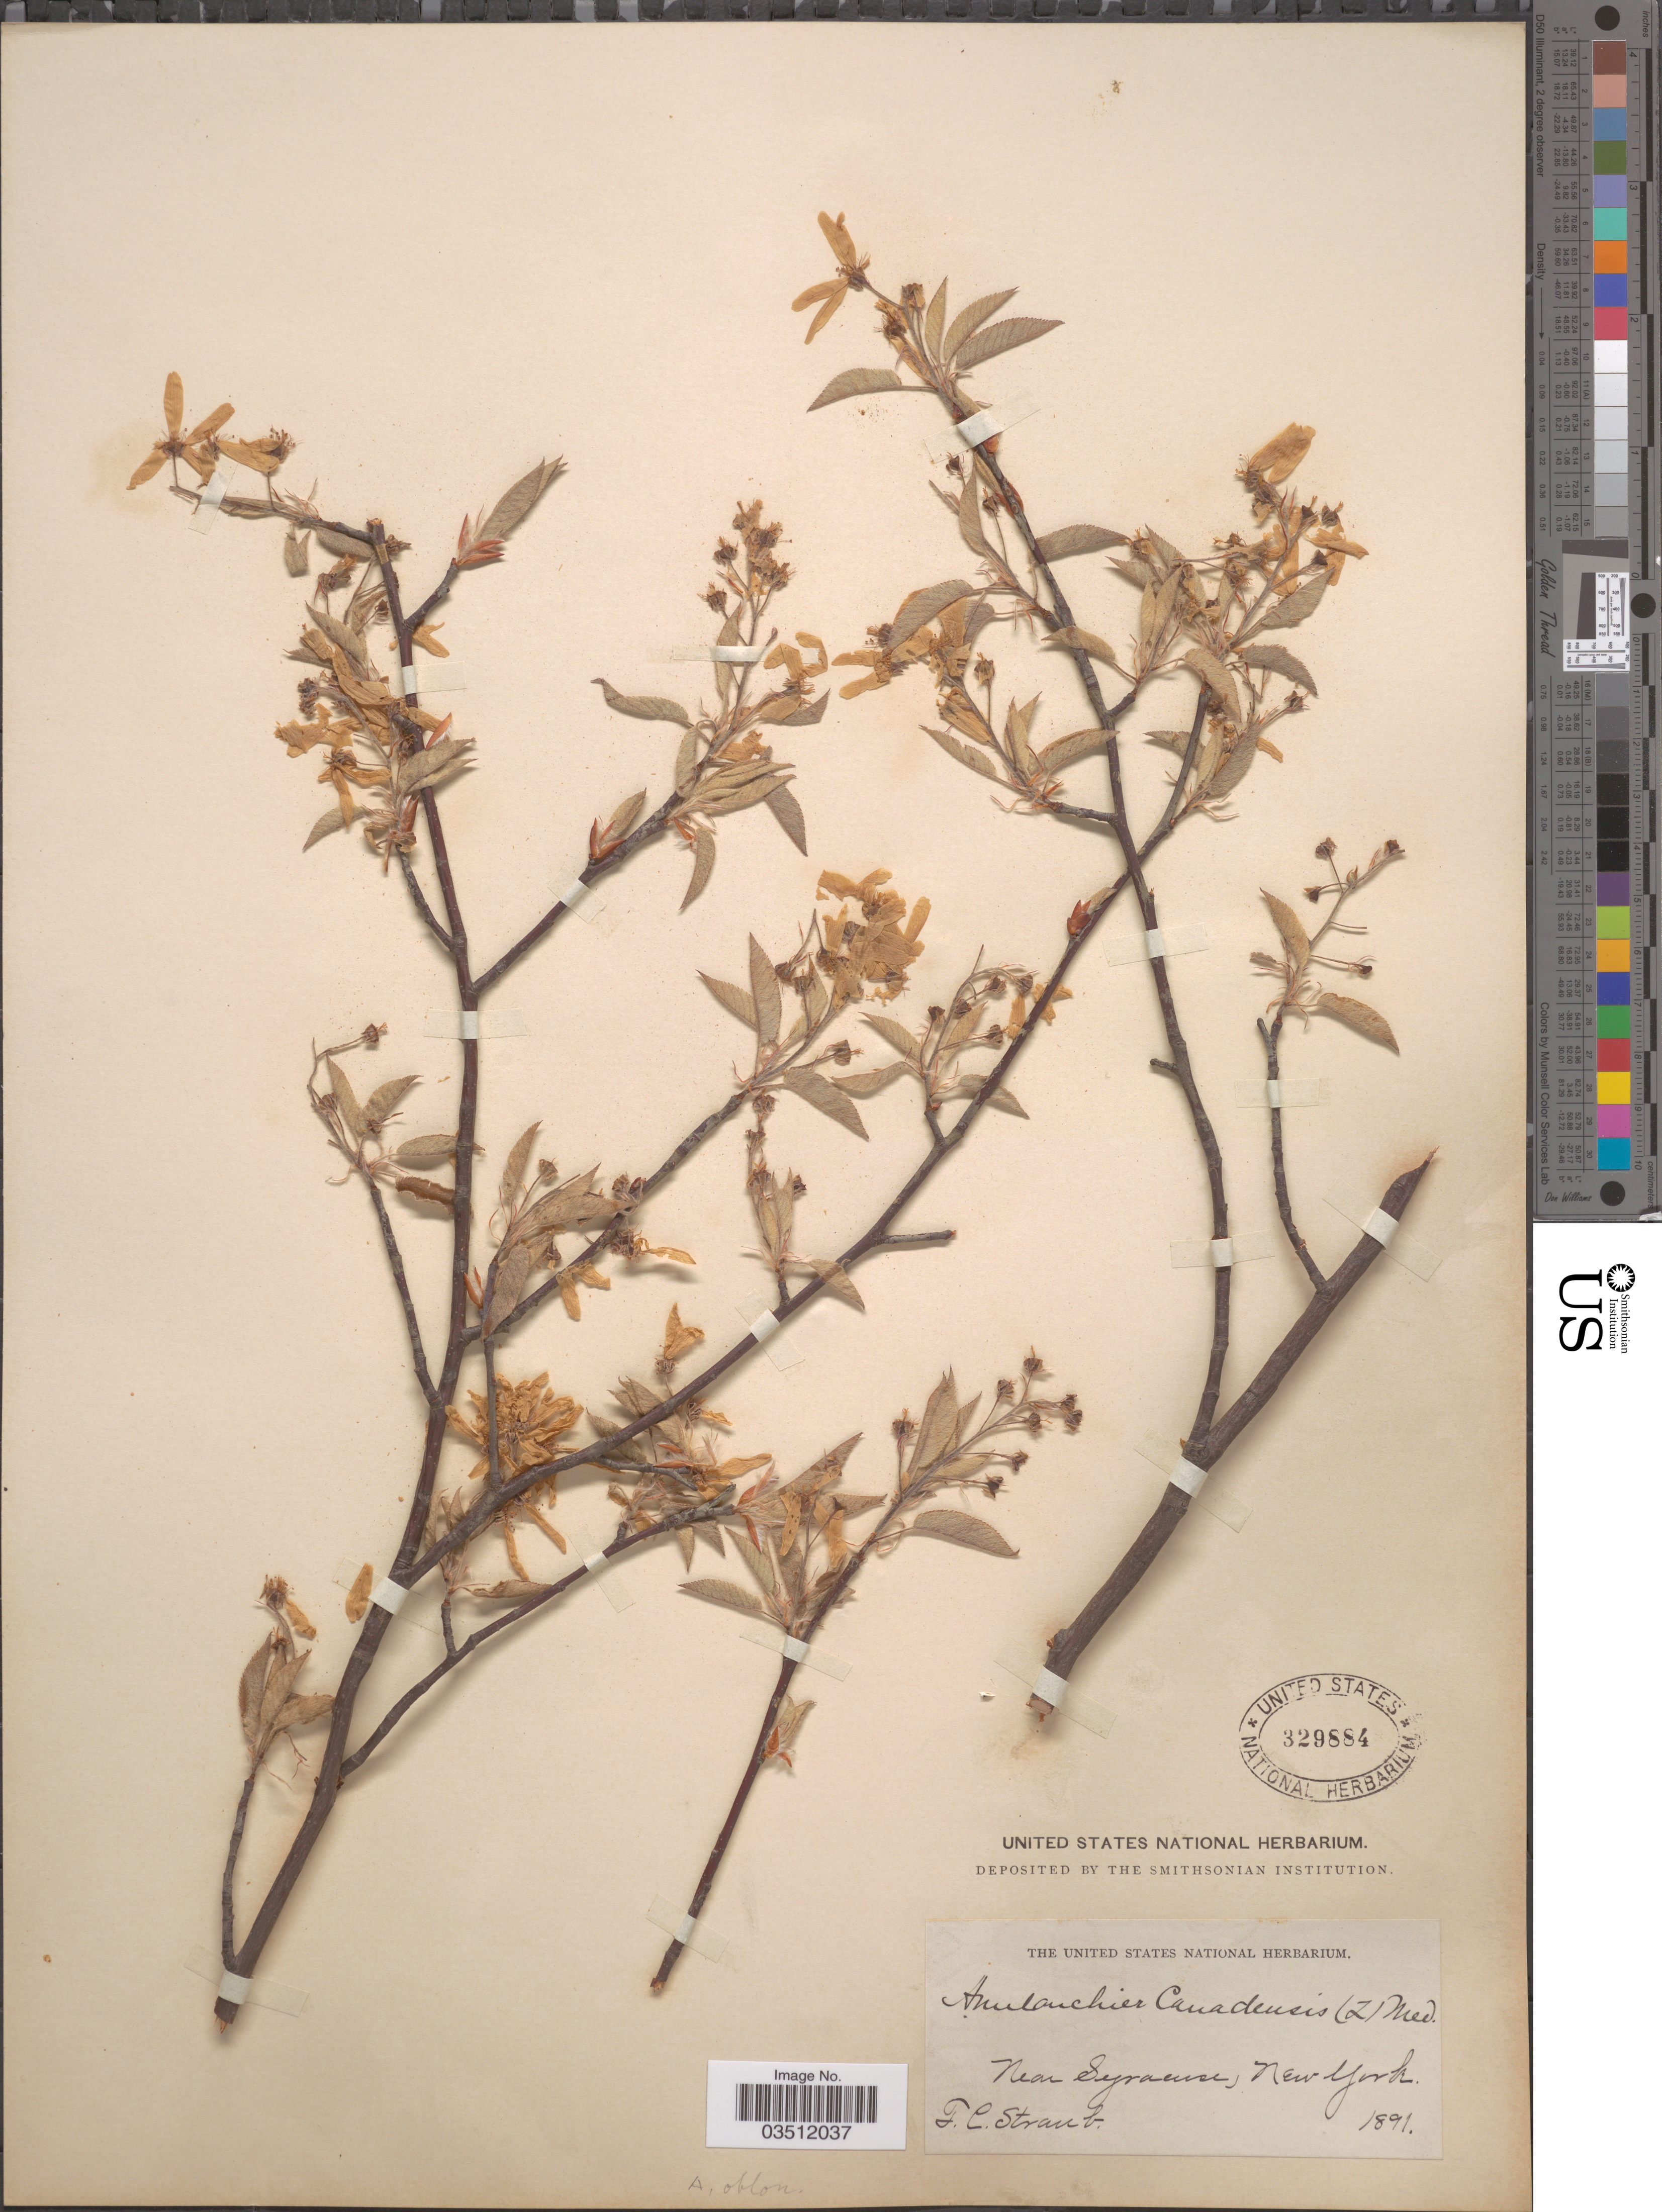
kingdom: Plantae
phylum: Tracheophyta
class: Magnoliopsida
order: Rosales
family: Rosaceae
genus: Amelanchier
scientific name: Amelanchier canadensis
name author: (L.) Medic.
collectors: F. Straub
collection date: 1891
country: United States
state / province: New York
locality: Near Syracuse.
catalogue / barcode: US 329884